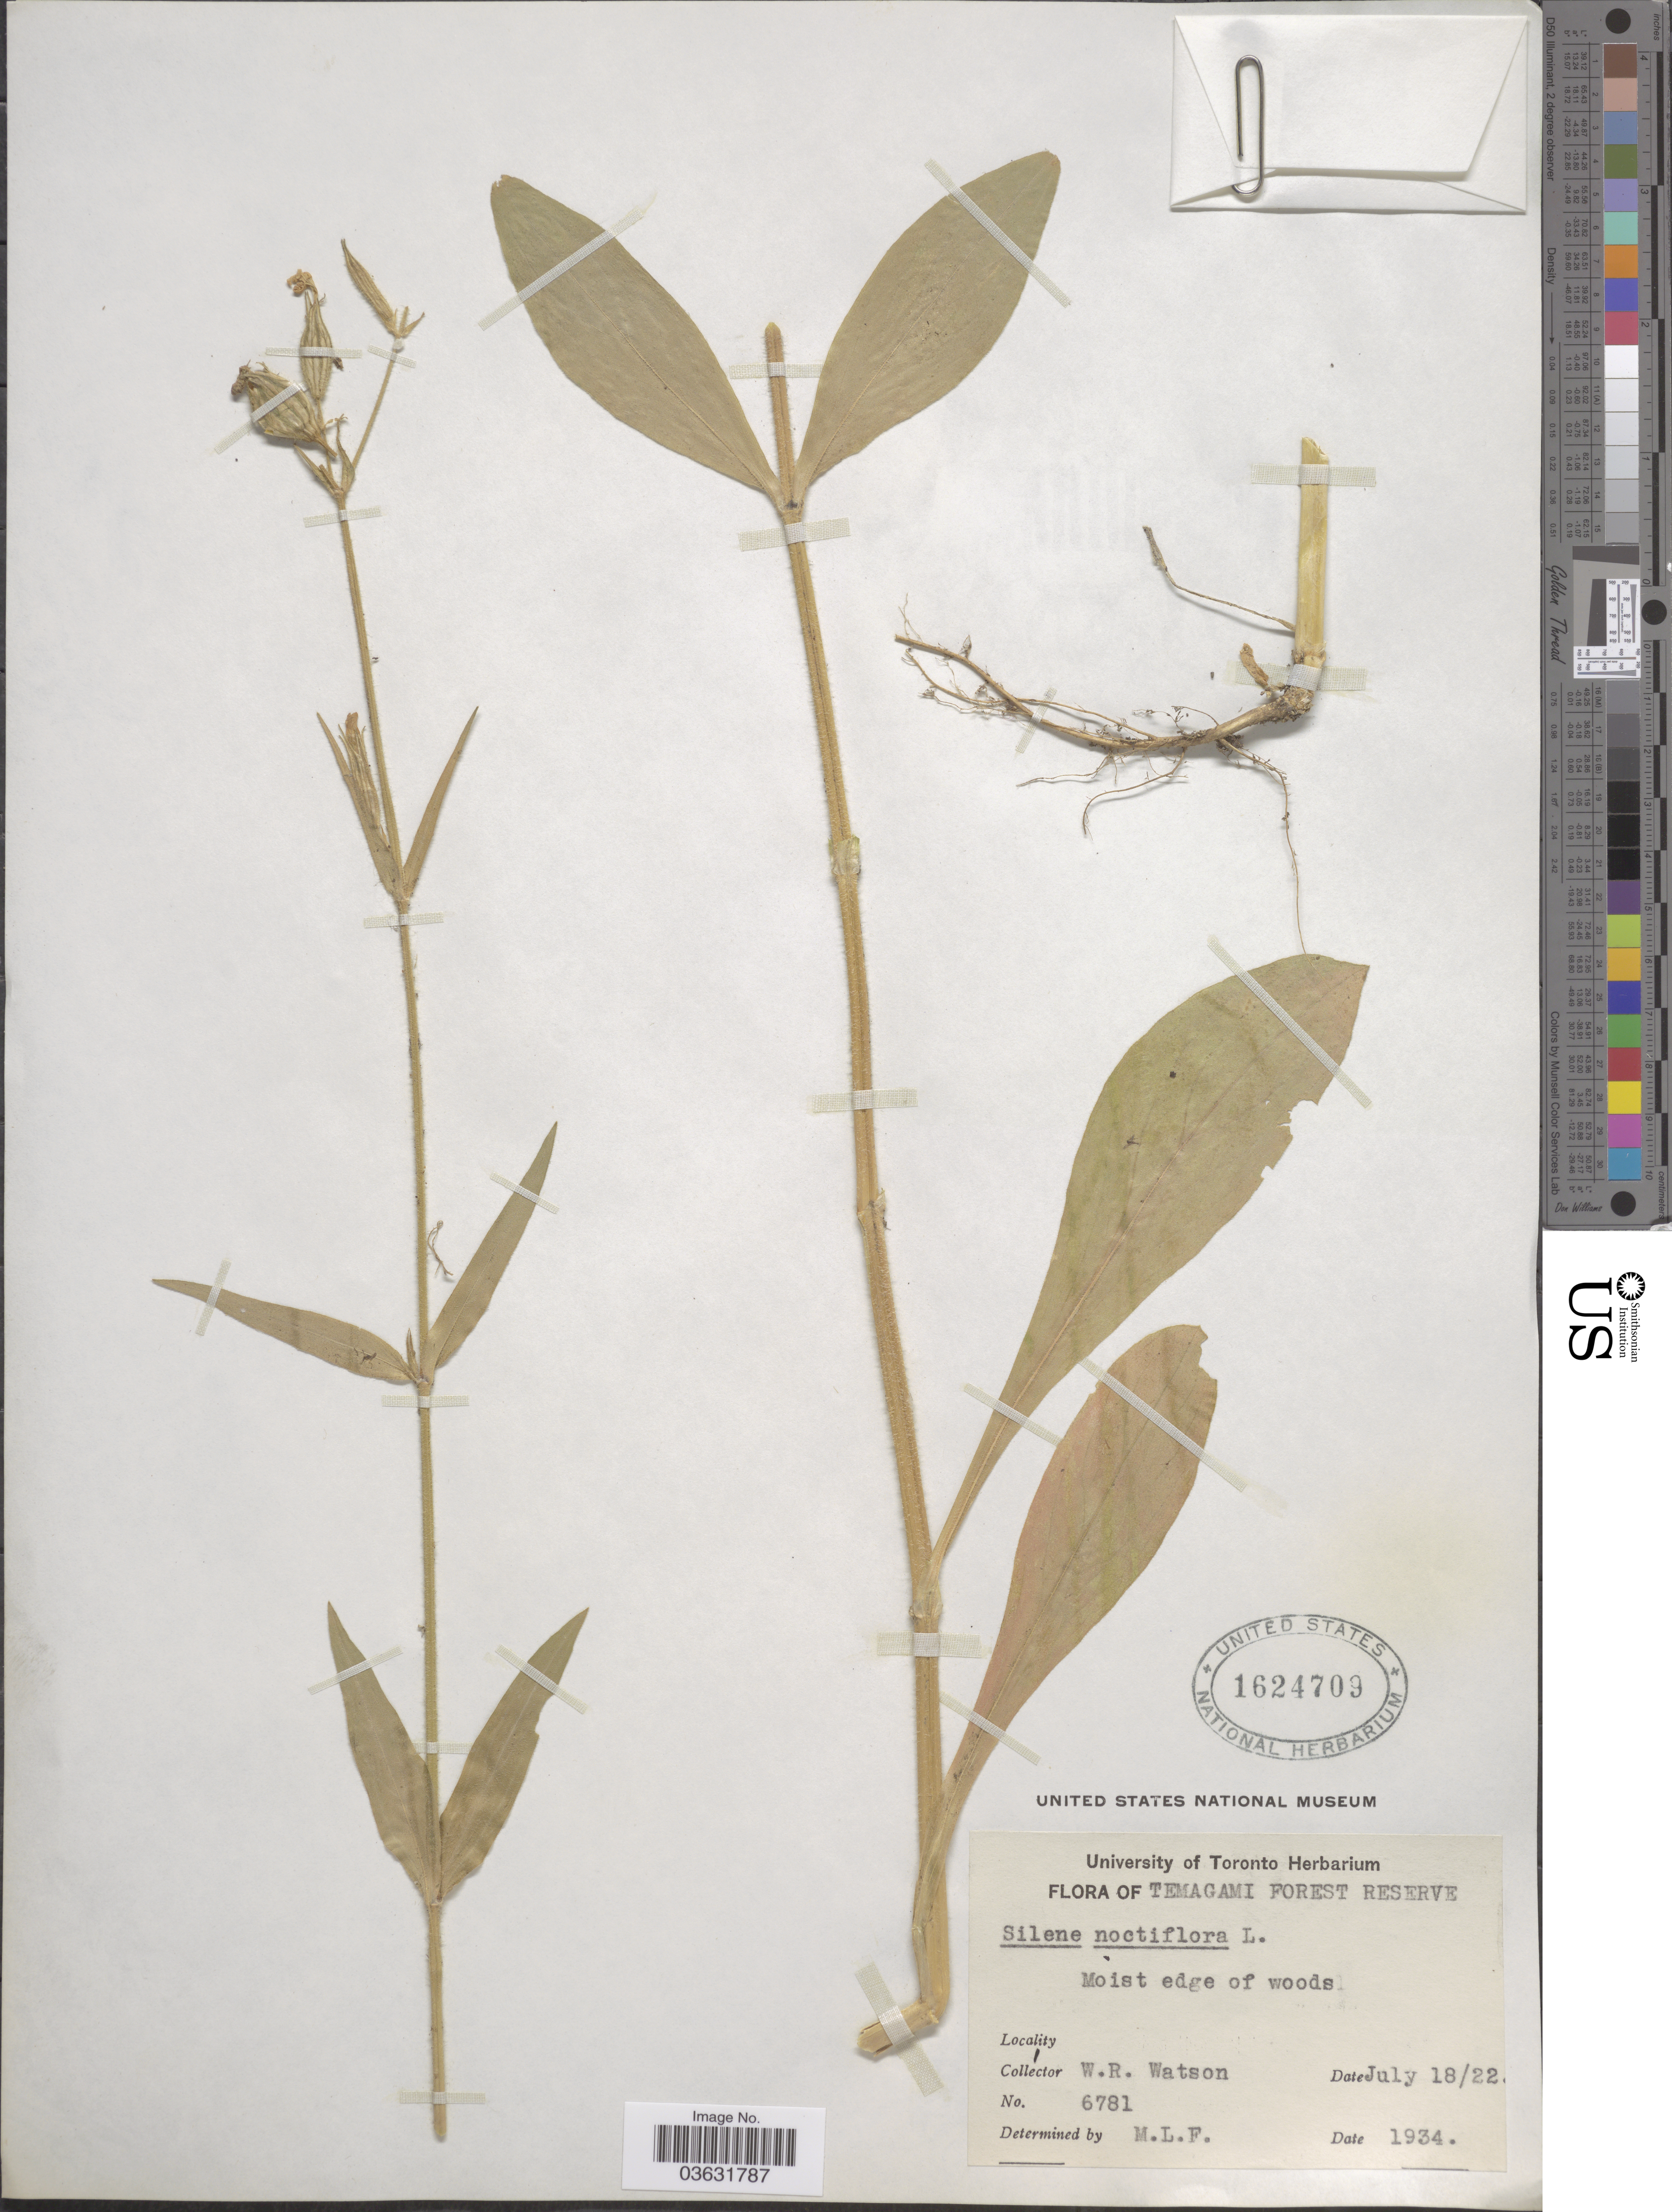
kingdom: Plantae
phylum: Tracheophyta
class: Magnoliopsida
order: Caryophyllales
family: Caryophyllaceae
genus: Silene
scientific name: Silene noctiflora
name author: L.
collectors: W. R. Watson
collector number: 6781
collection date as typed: Transcribed d/m/y: 18/7/22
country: Canada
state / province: Ontario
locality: Temagami Forest Reserve.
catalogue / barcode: US 1624709